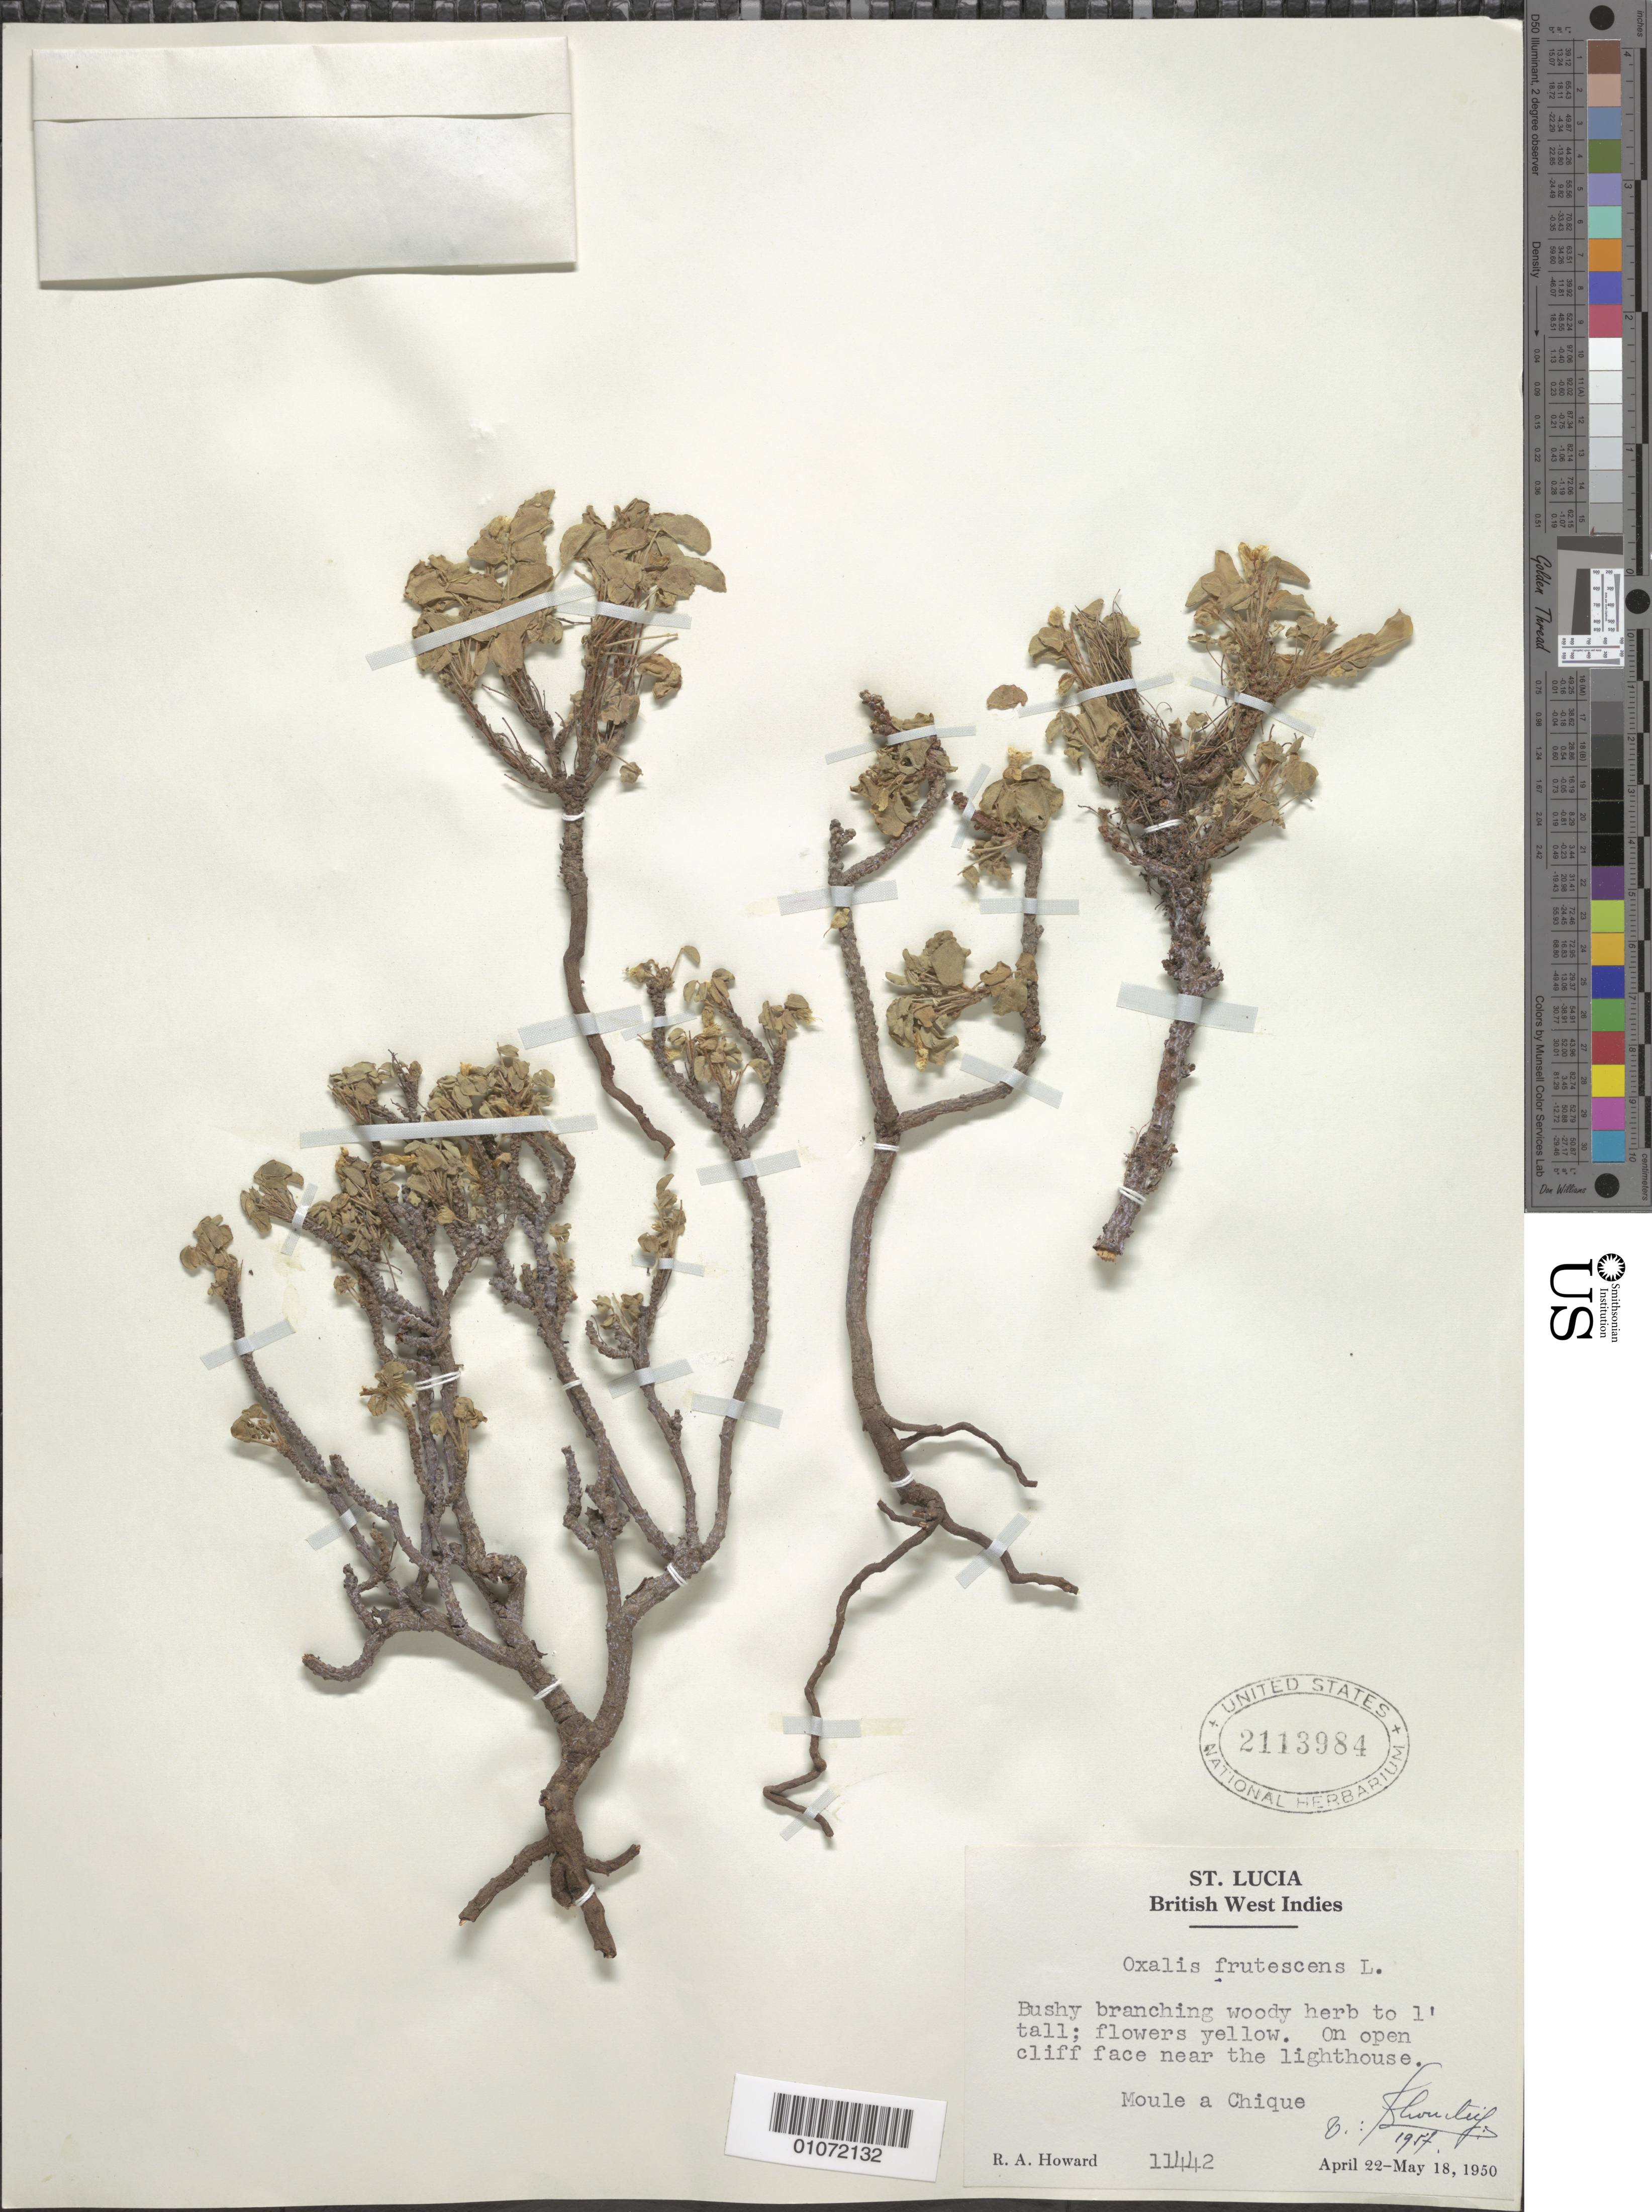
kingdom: Plantae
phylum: Tracheophyta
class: Magnoliopsida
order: Oxalidales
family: Oxalidaceae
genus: Oxalis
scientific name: Oxalis frutescens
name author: L.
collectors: R. A. Howard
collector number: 11442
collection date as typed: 22 Apr 1950 to 18 May 1950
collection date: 1950-04-22/1950-05-18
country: St. Lucia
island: St. Lucia I.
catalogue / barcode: US 2113984